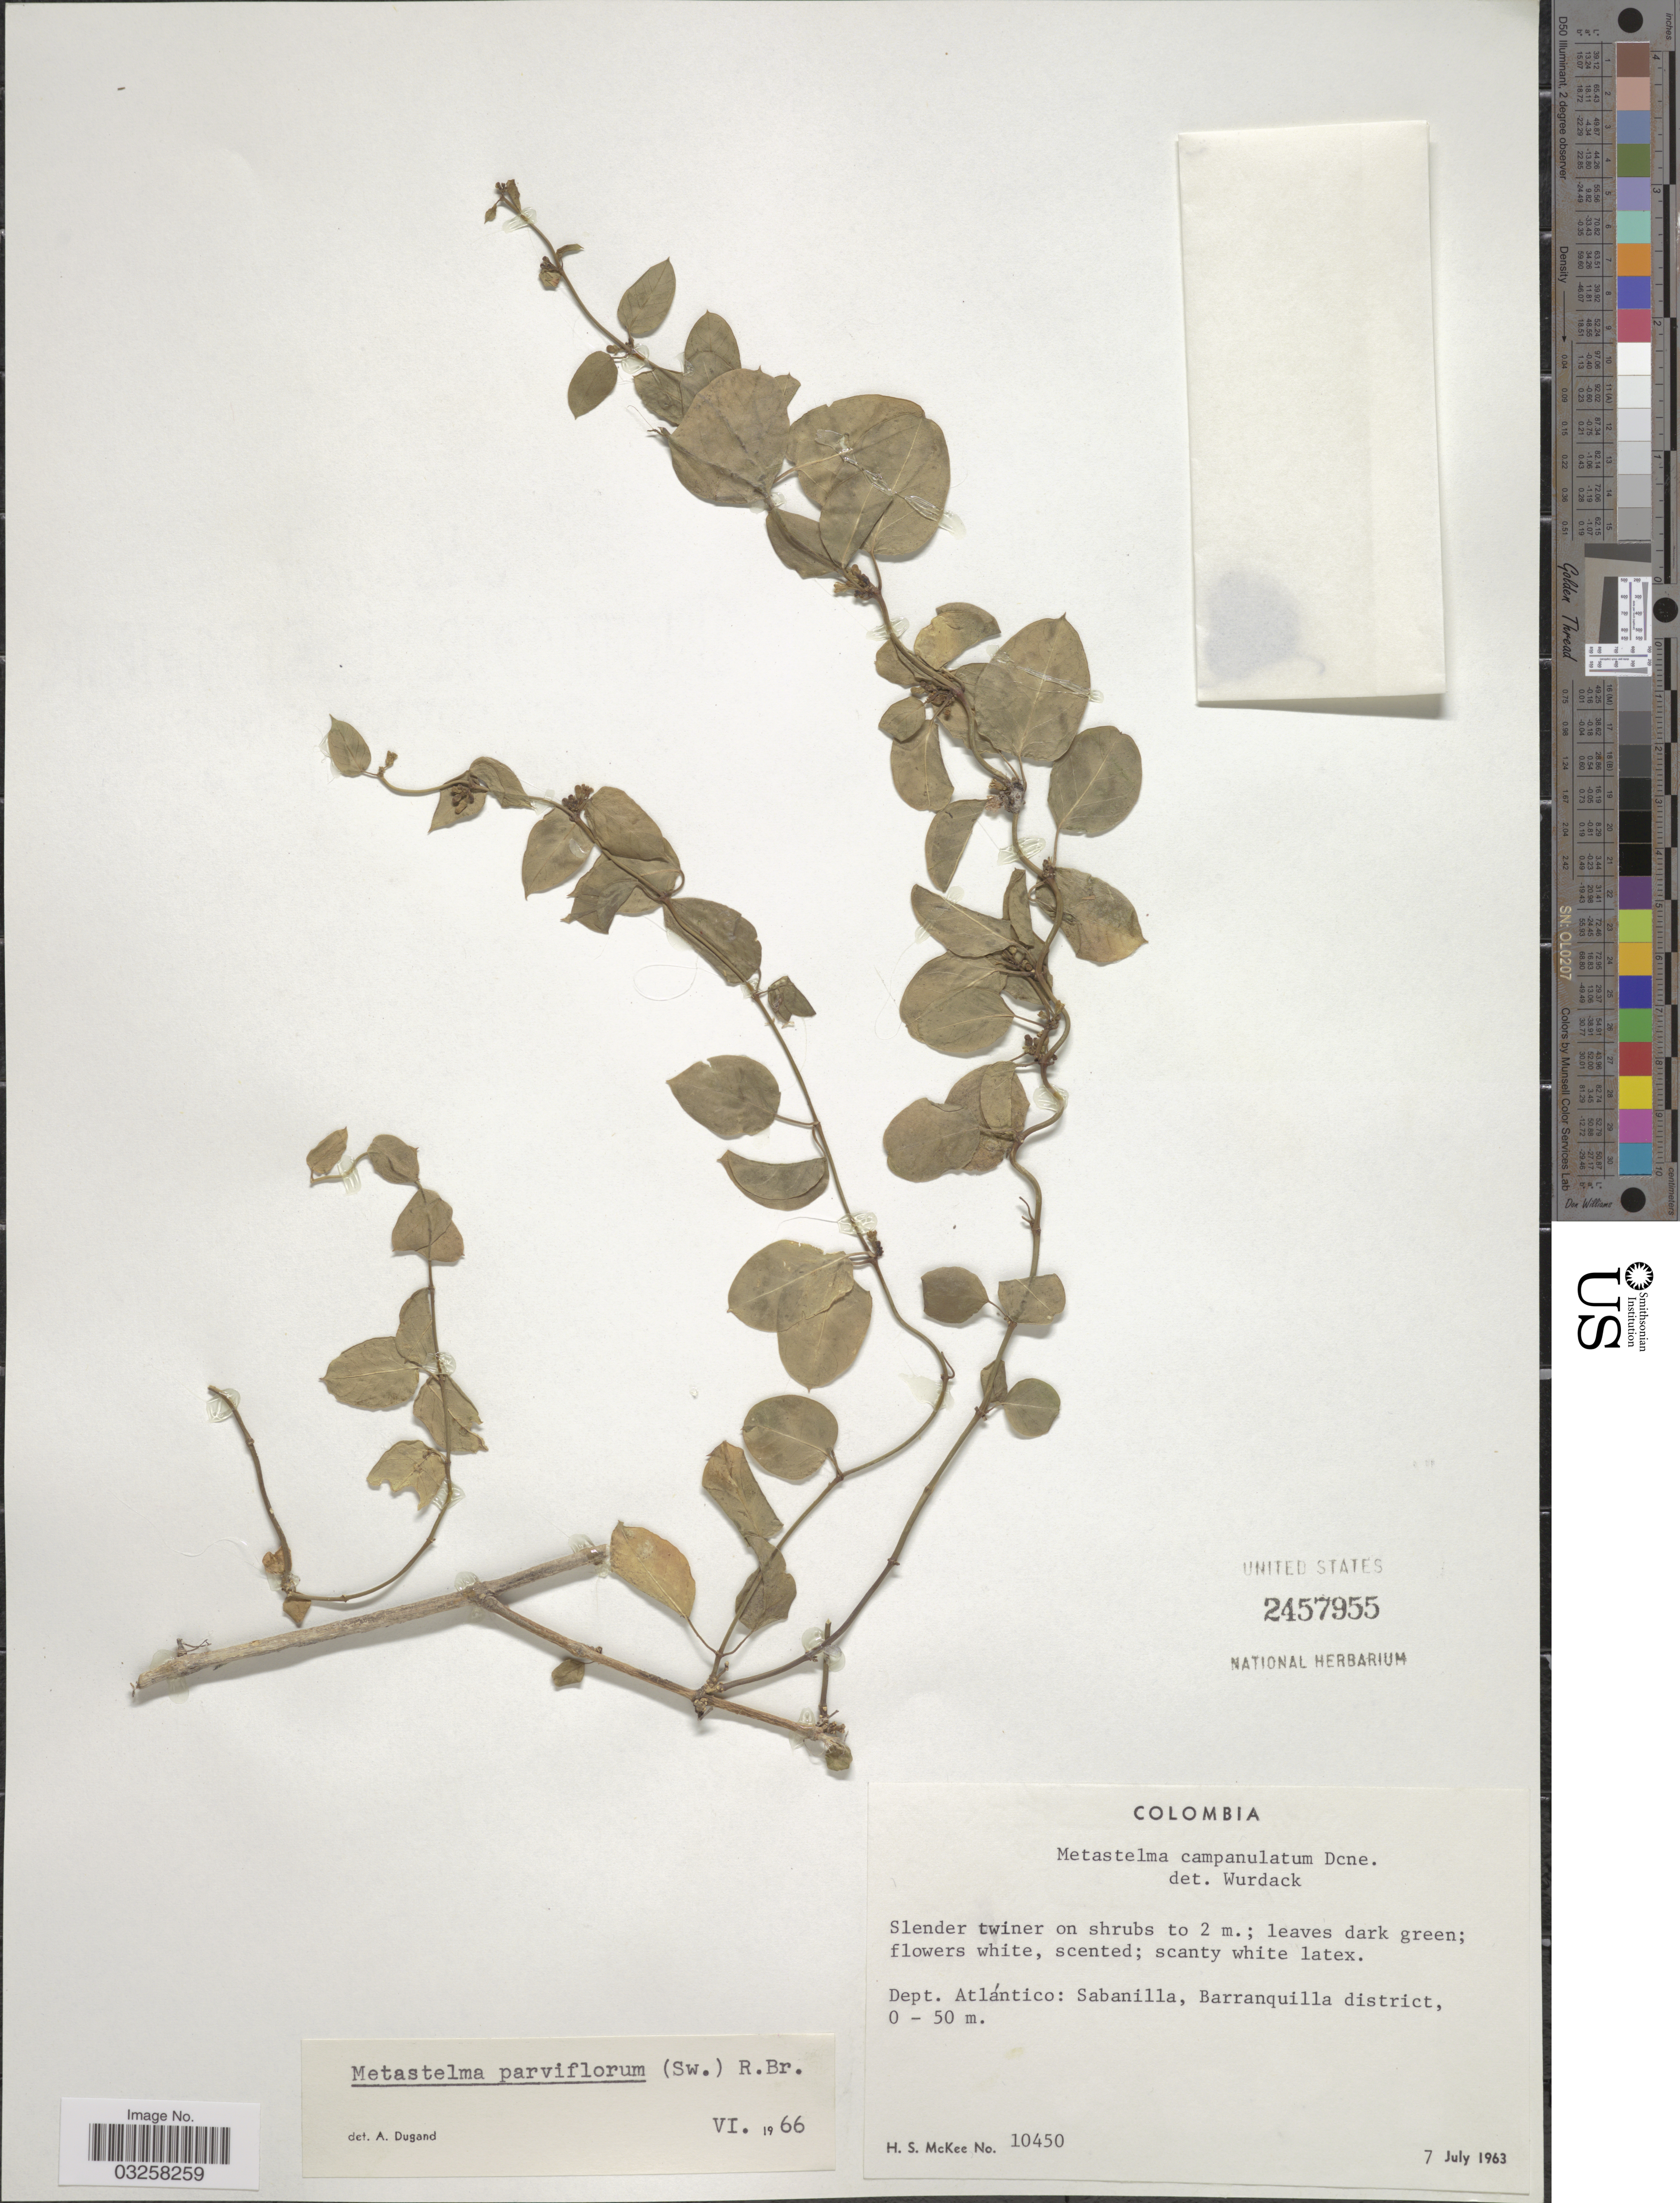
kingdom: Plantae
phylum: Tracheophyta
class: Magnoliopsida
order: Gentianales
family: Apocynaceae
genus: Metastelma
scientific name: Metastelma parviflorum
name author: (Sw.) Schult.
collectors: H. S. McKee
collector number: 10450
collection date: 1963-07-07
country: Colombia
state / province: Atlántico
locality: Dept. Atlántico: Sabanilla, Barranquilla district.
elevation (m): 0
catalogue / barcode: US 2457955